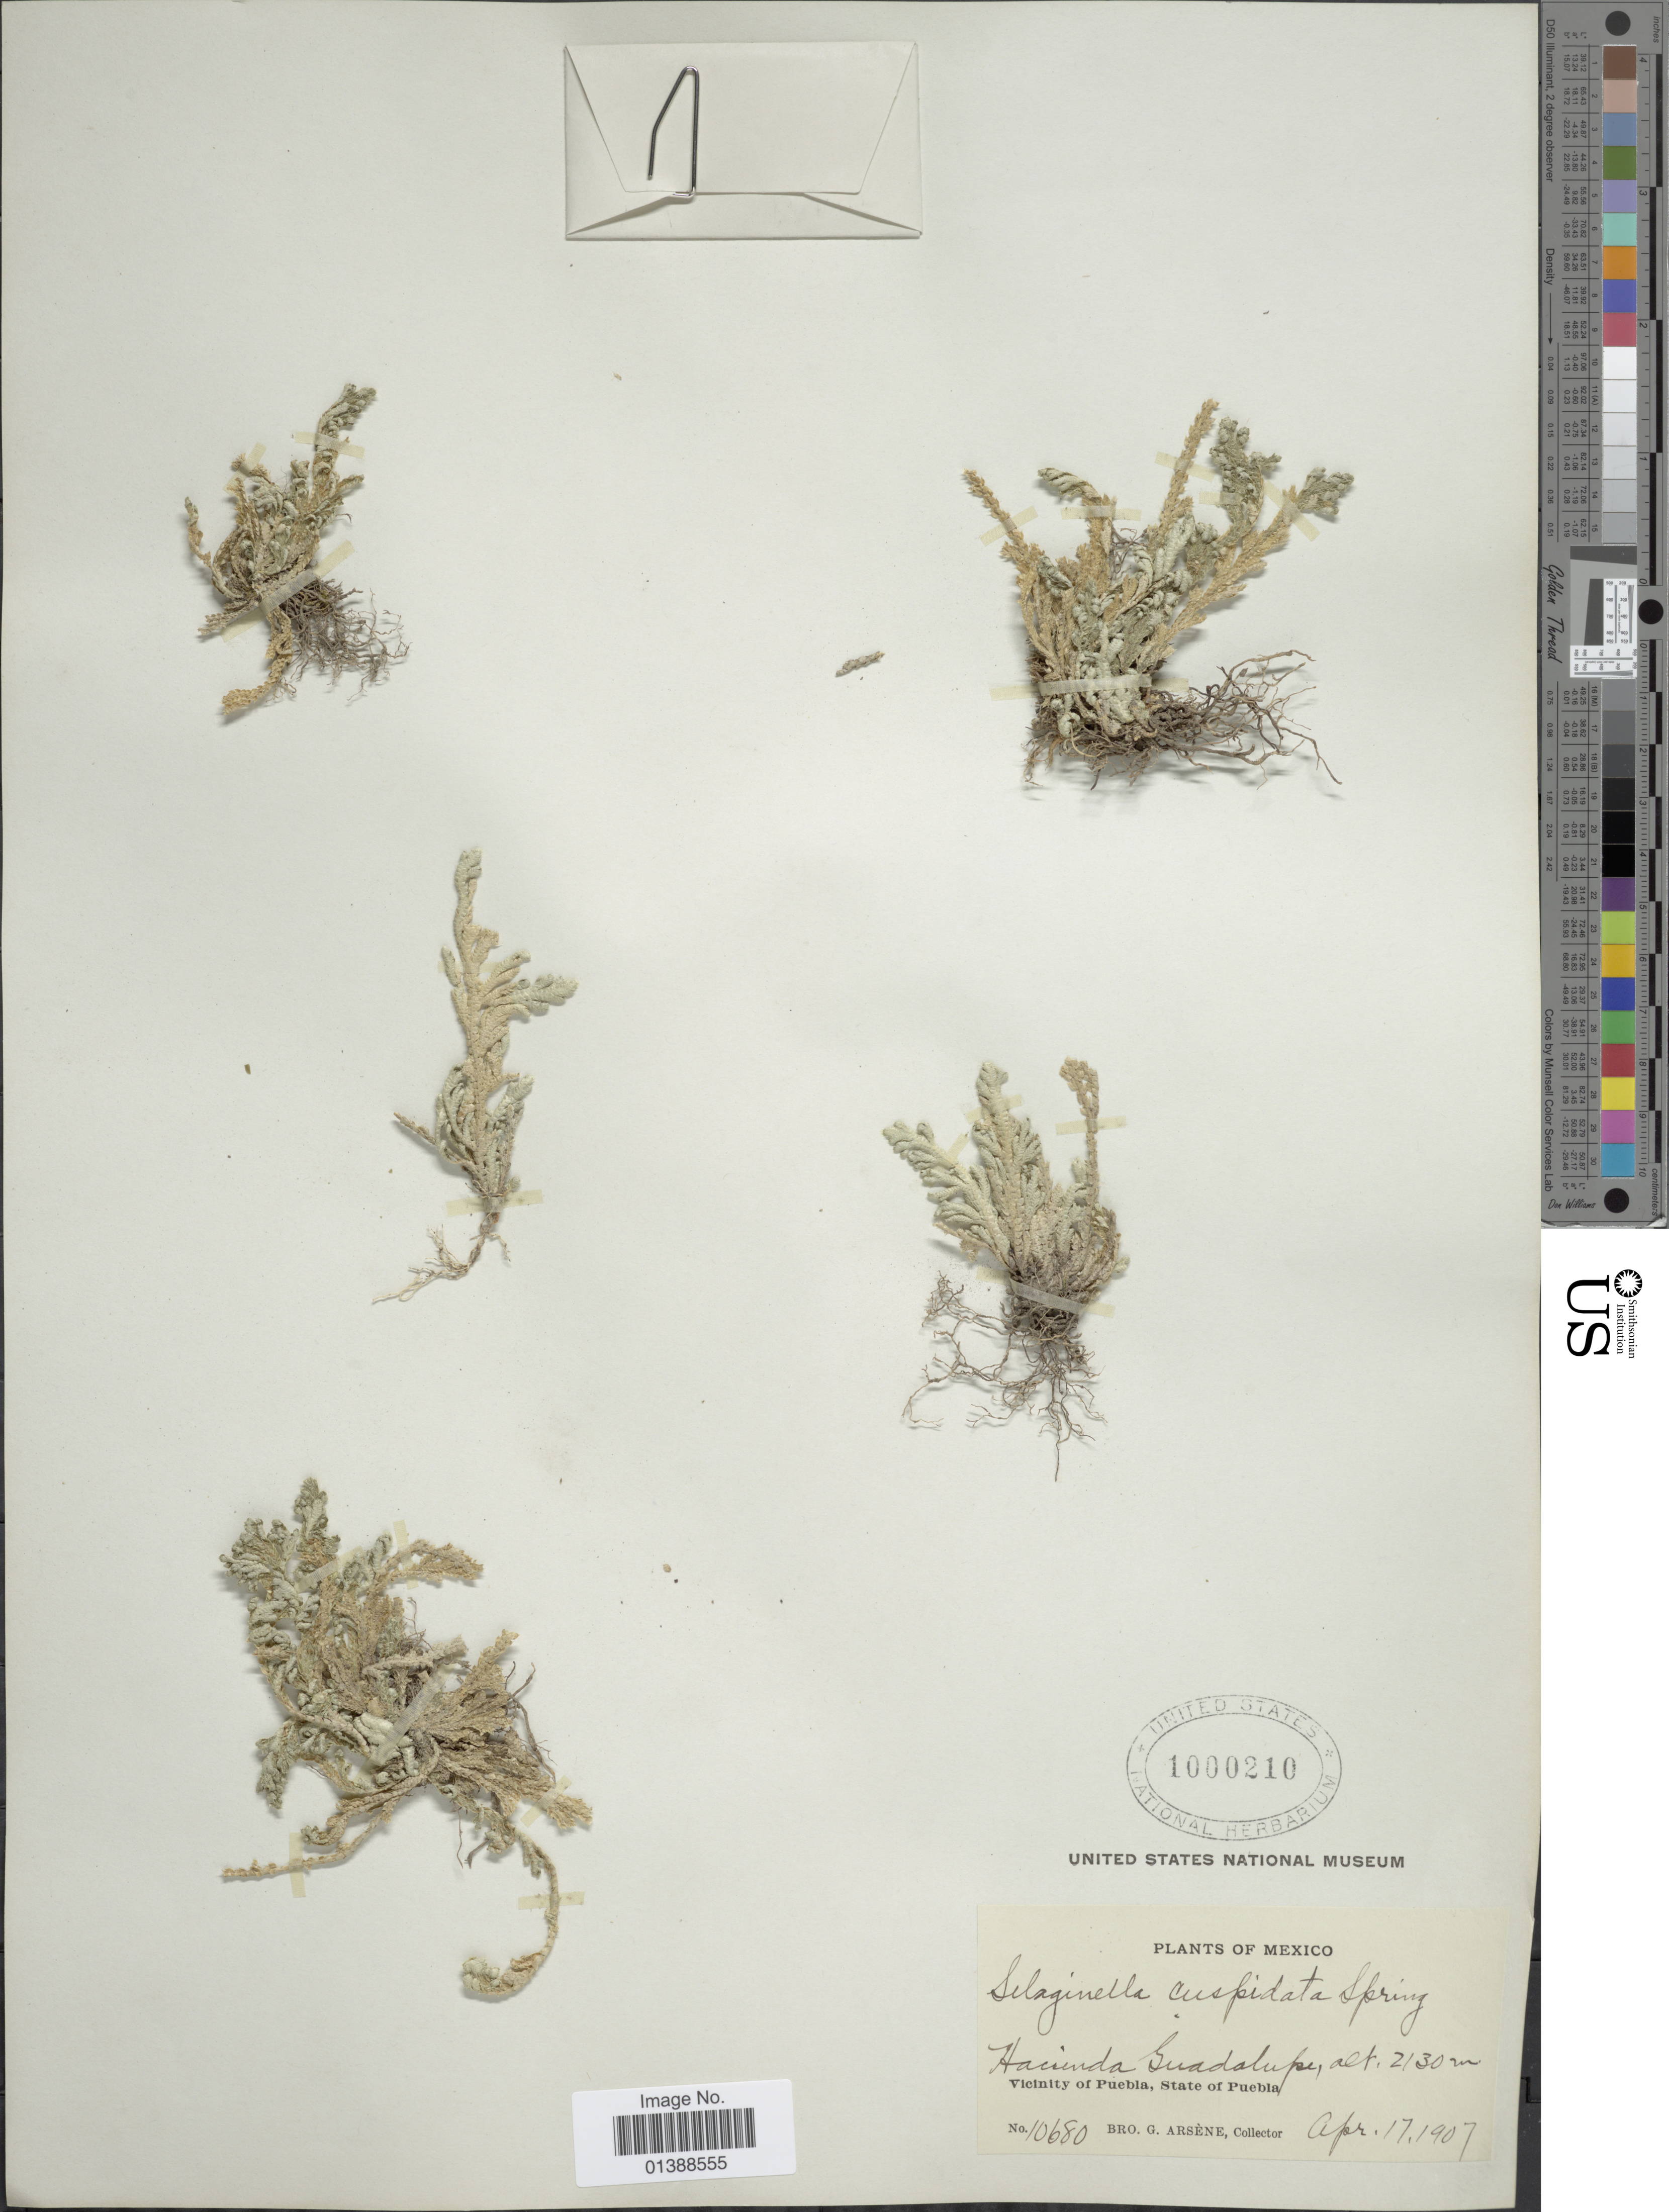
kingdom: Plantae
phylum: Tracheophyta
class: Lycopodiopsida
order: Selaginellales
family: Selaginellaceae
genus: Selaginella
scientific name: Selaginella pallescens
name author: (C. Presl) Spring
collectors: Bro. G. Arsène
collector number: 10680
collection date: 1907-04-17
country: Mexico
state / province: Puebla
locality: Hacienda Guadalupe, Vicinity of Puebla, State of Puebla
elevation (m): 2130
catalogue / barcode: US 1000210